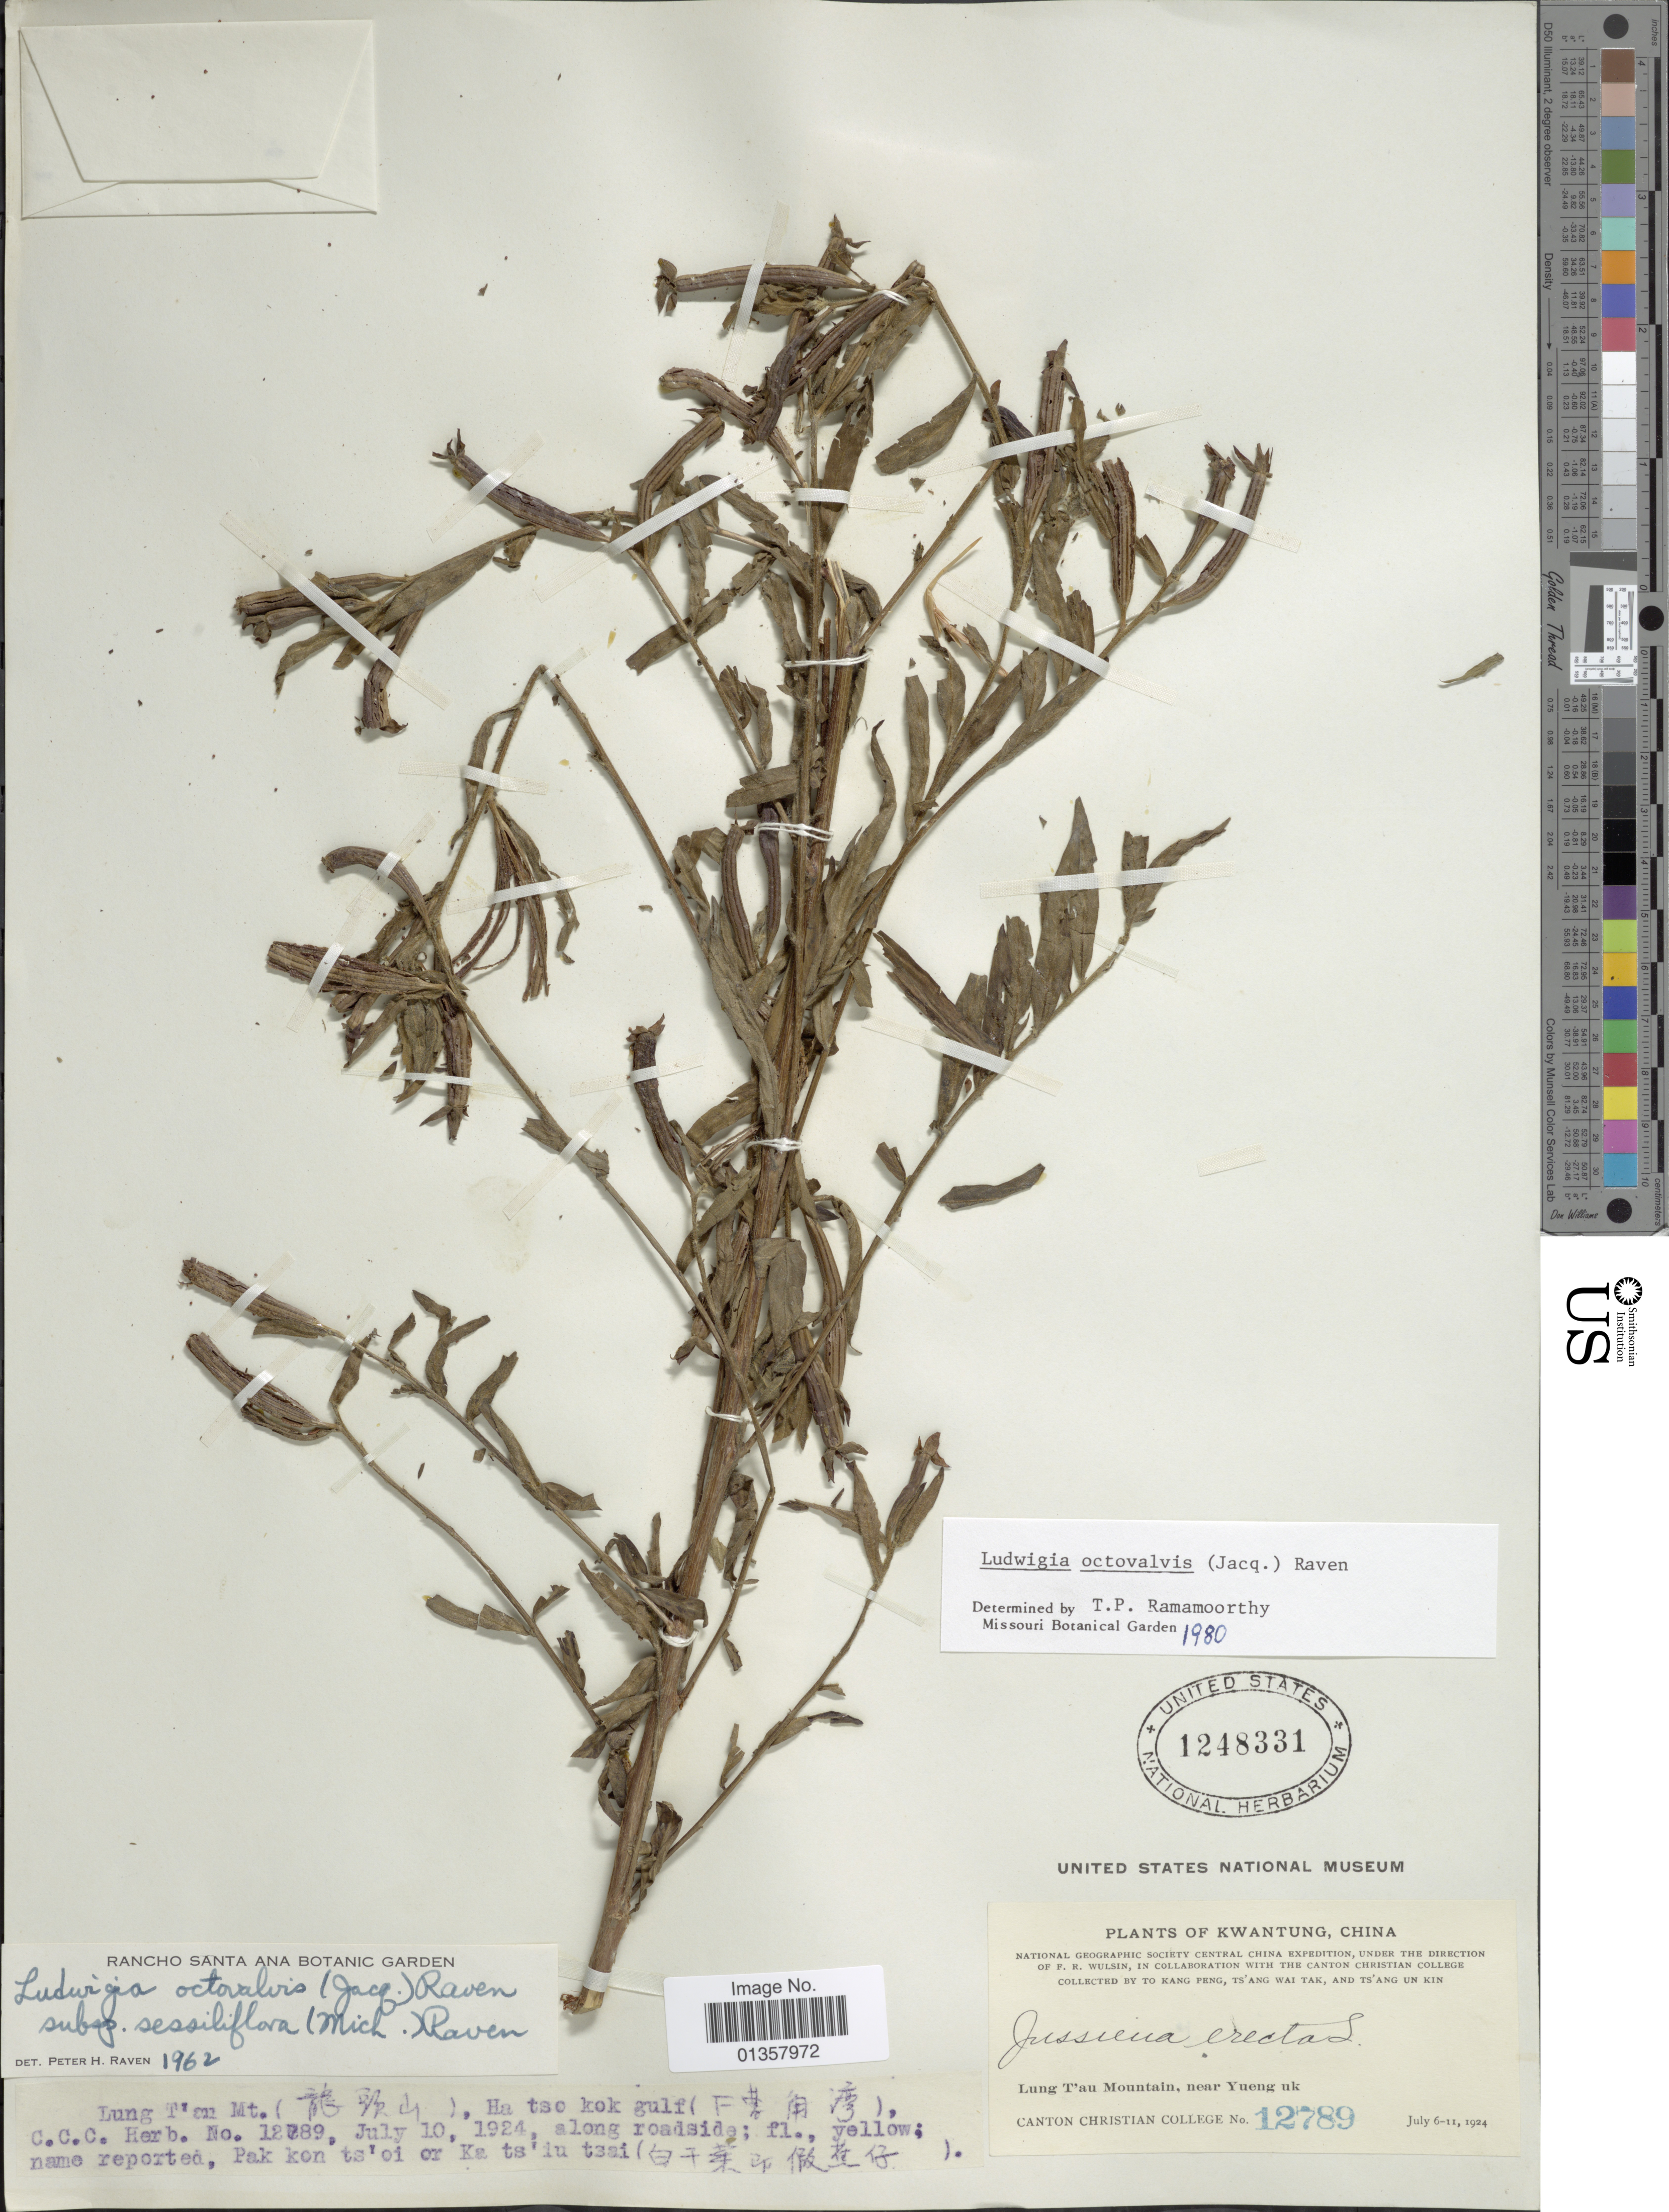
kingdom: Plantae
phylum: Tracheophyta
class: Magnoliopsida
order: Myrtales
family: Onagraceae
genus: Ludwigia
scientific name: Ludwigia octovalvis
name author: (Jacq.) P.H. Raven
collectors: Canton Christian College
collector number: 12789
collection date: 1924-07-06/1924-07-11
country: China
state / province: Guangdong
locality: Kwangtung, Lung T'au Mountain, near Yueng uk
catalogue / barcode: US 1248331